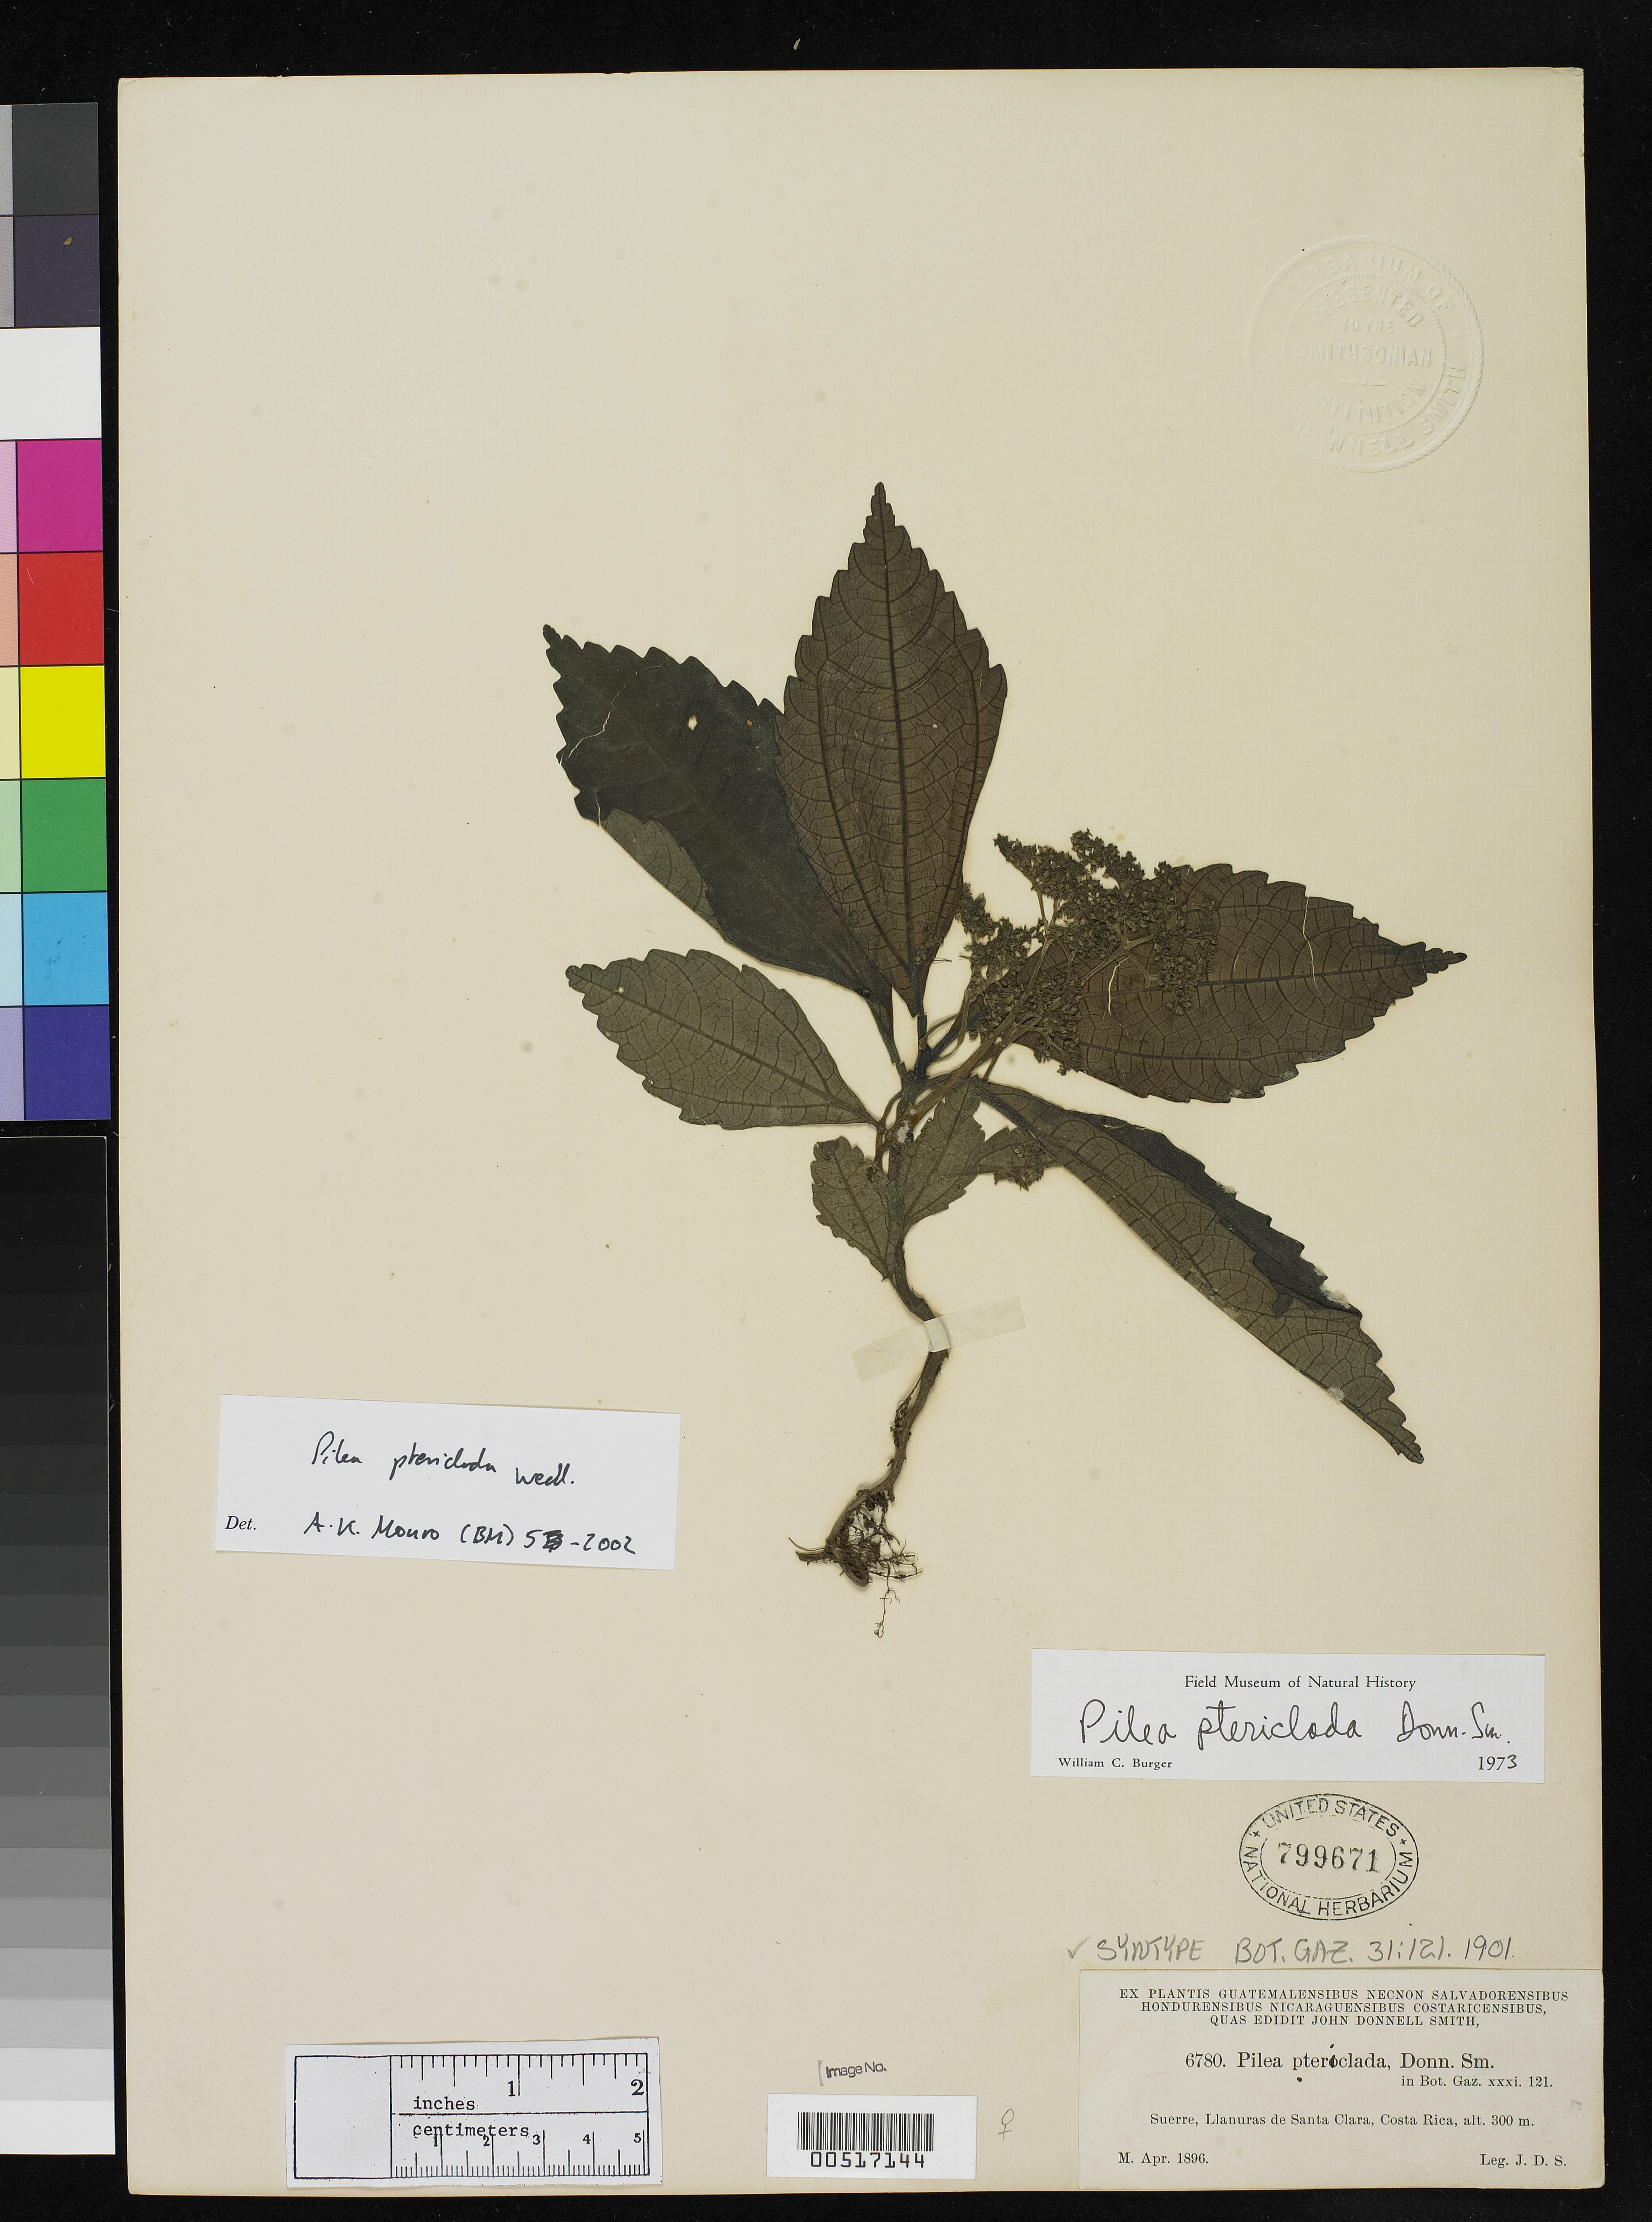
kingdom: Plantae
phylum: Tracheophyta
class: Magnoliopsida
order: Rosales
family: Urticaceae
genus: Pilea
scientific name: Pilea ptericlada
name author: Donn. Sm.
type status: Syntype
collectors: J. Donnell Smith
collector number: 6780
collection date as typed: Apr 1896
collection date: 1896-04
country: Costa Rica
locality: Suerre, Llanuras de Santa Clara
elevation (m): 300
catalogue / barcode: US 799671